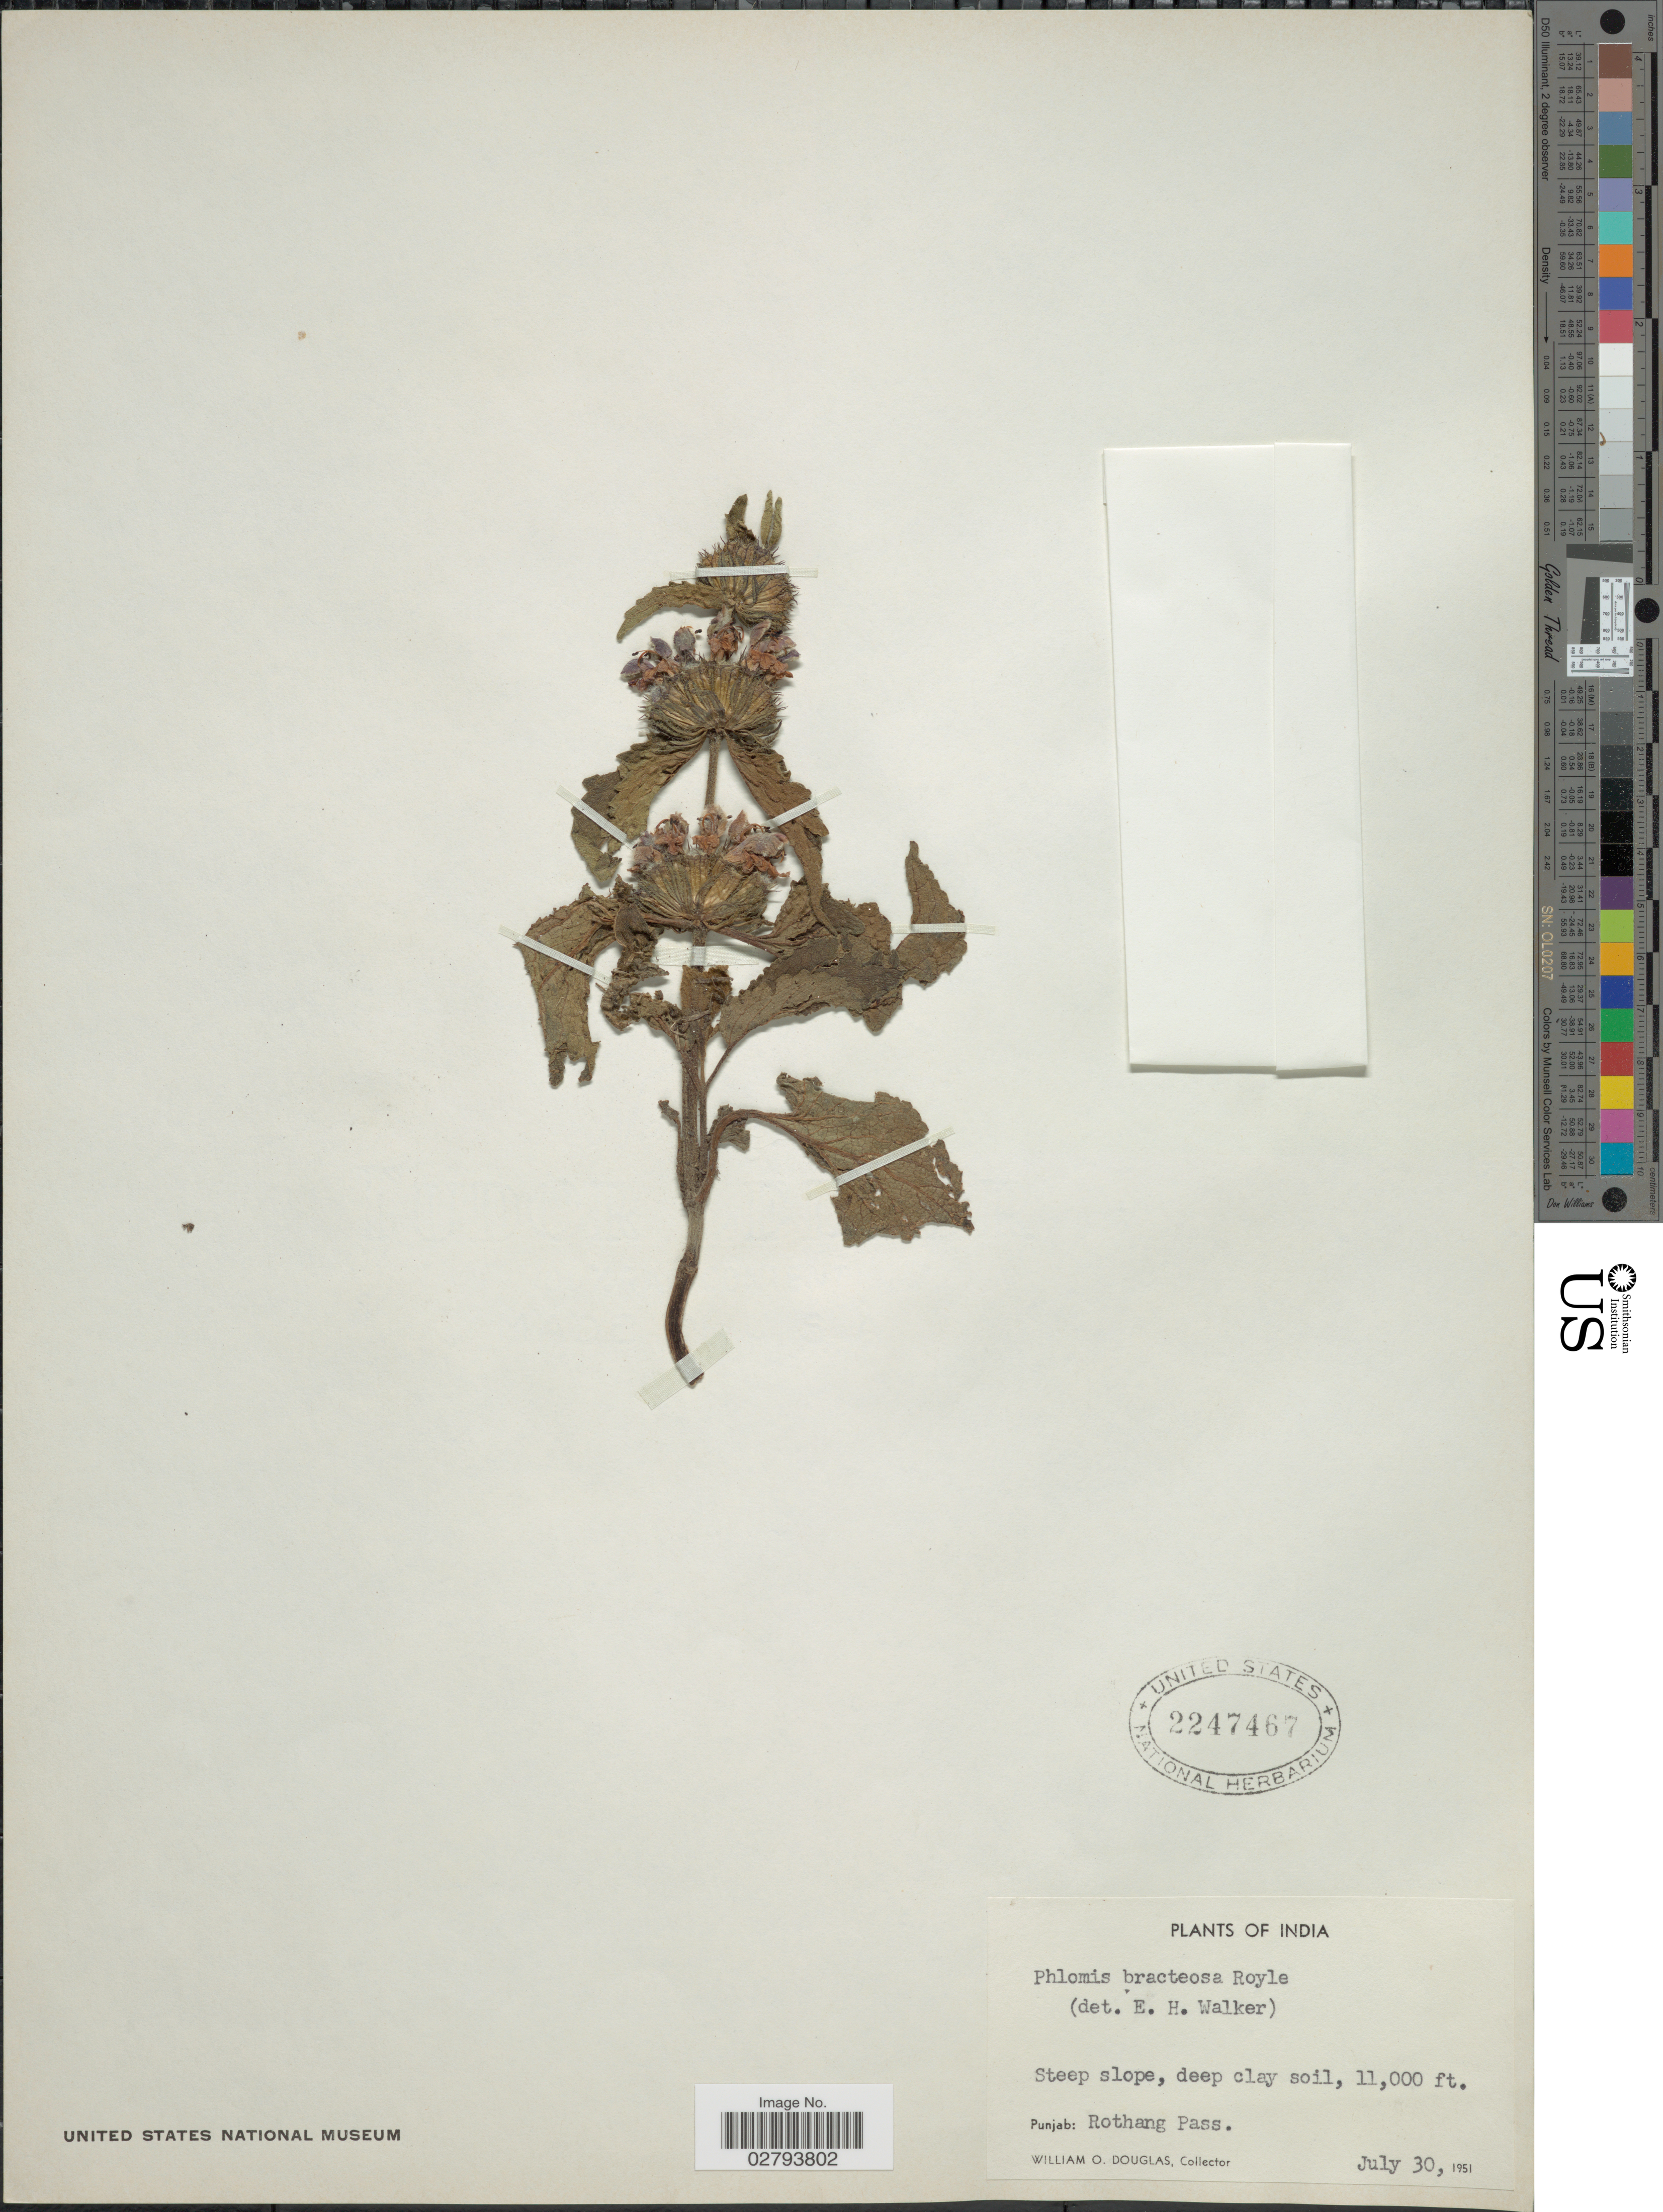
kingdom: Plantae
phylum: Tracheophyta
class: Magnoliopsida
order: Lamiales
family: Lamiaceae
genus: Phlomoides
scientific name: Phlomoides bracteosa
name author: (Royle ex Benth.) Kamelin & Makhm.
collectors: W. Douglas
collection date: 1951-07-30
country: India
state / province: Punjab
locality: Rothang Pass.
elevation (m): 3353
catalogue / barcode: US 2247467